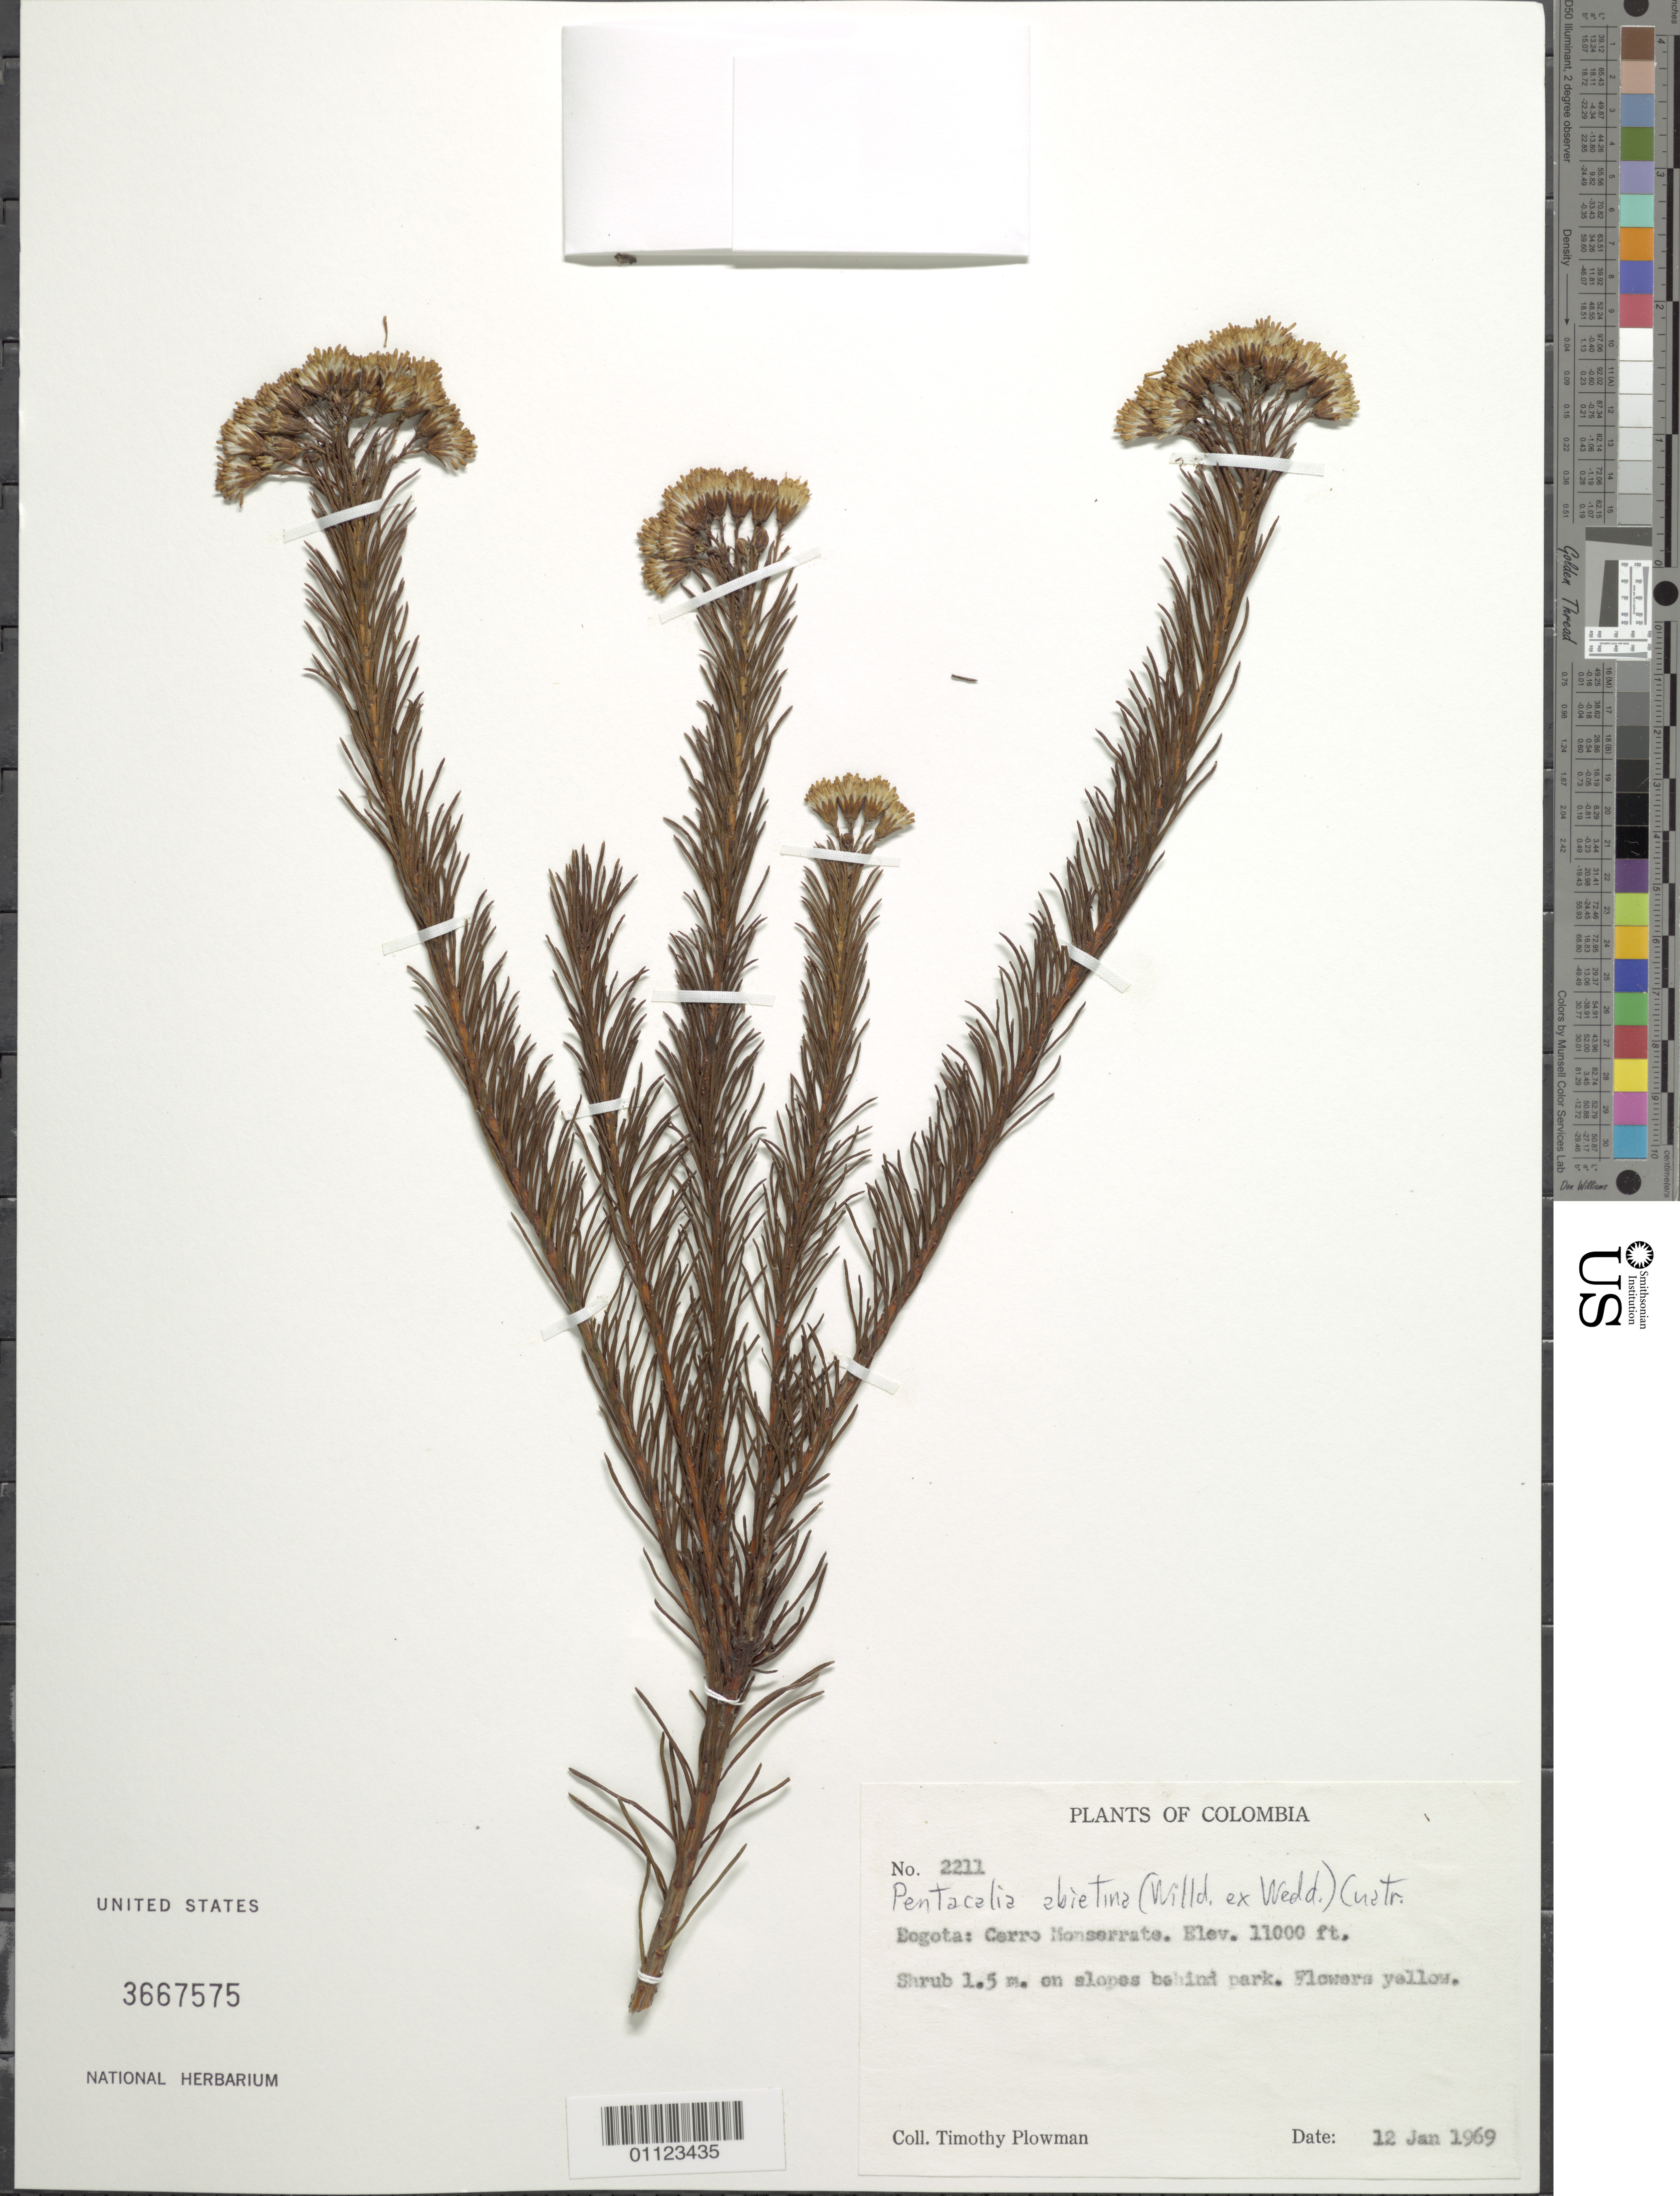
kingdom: Plantae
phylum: Tracheophyta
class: Magnoliopsida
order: Asterales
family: Asteraceae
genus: Pentacalia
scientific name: Pentacalia abietina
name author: (Willd. ex Wedd.) Cuatrec.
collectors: T. Plowman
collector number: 2211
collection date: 1969-01-12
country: Colombia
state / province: Cundinamarca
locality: Bogota: Cerro Monserrate.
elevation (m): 3353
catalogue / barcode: US 3667575